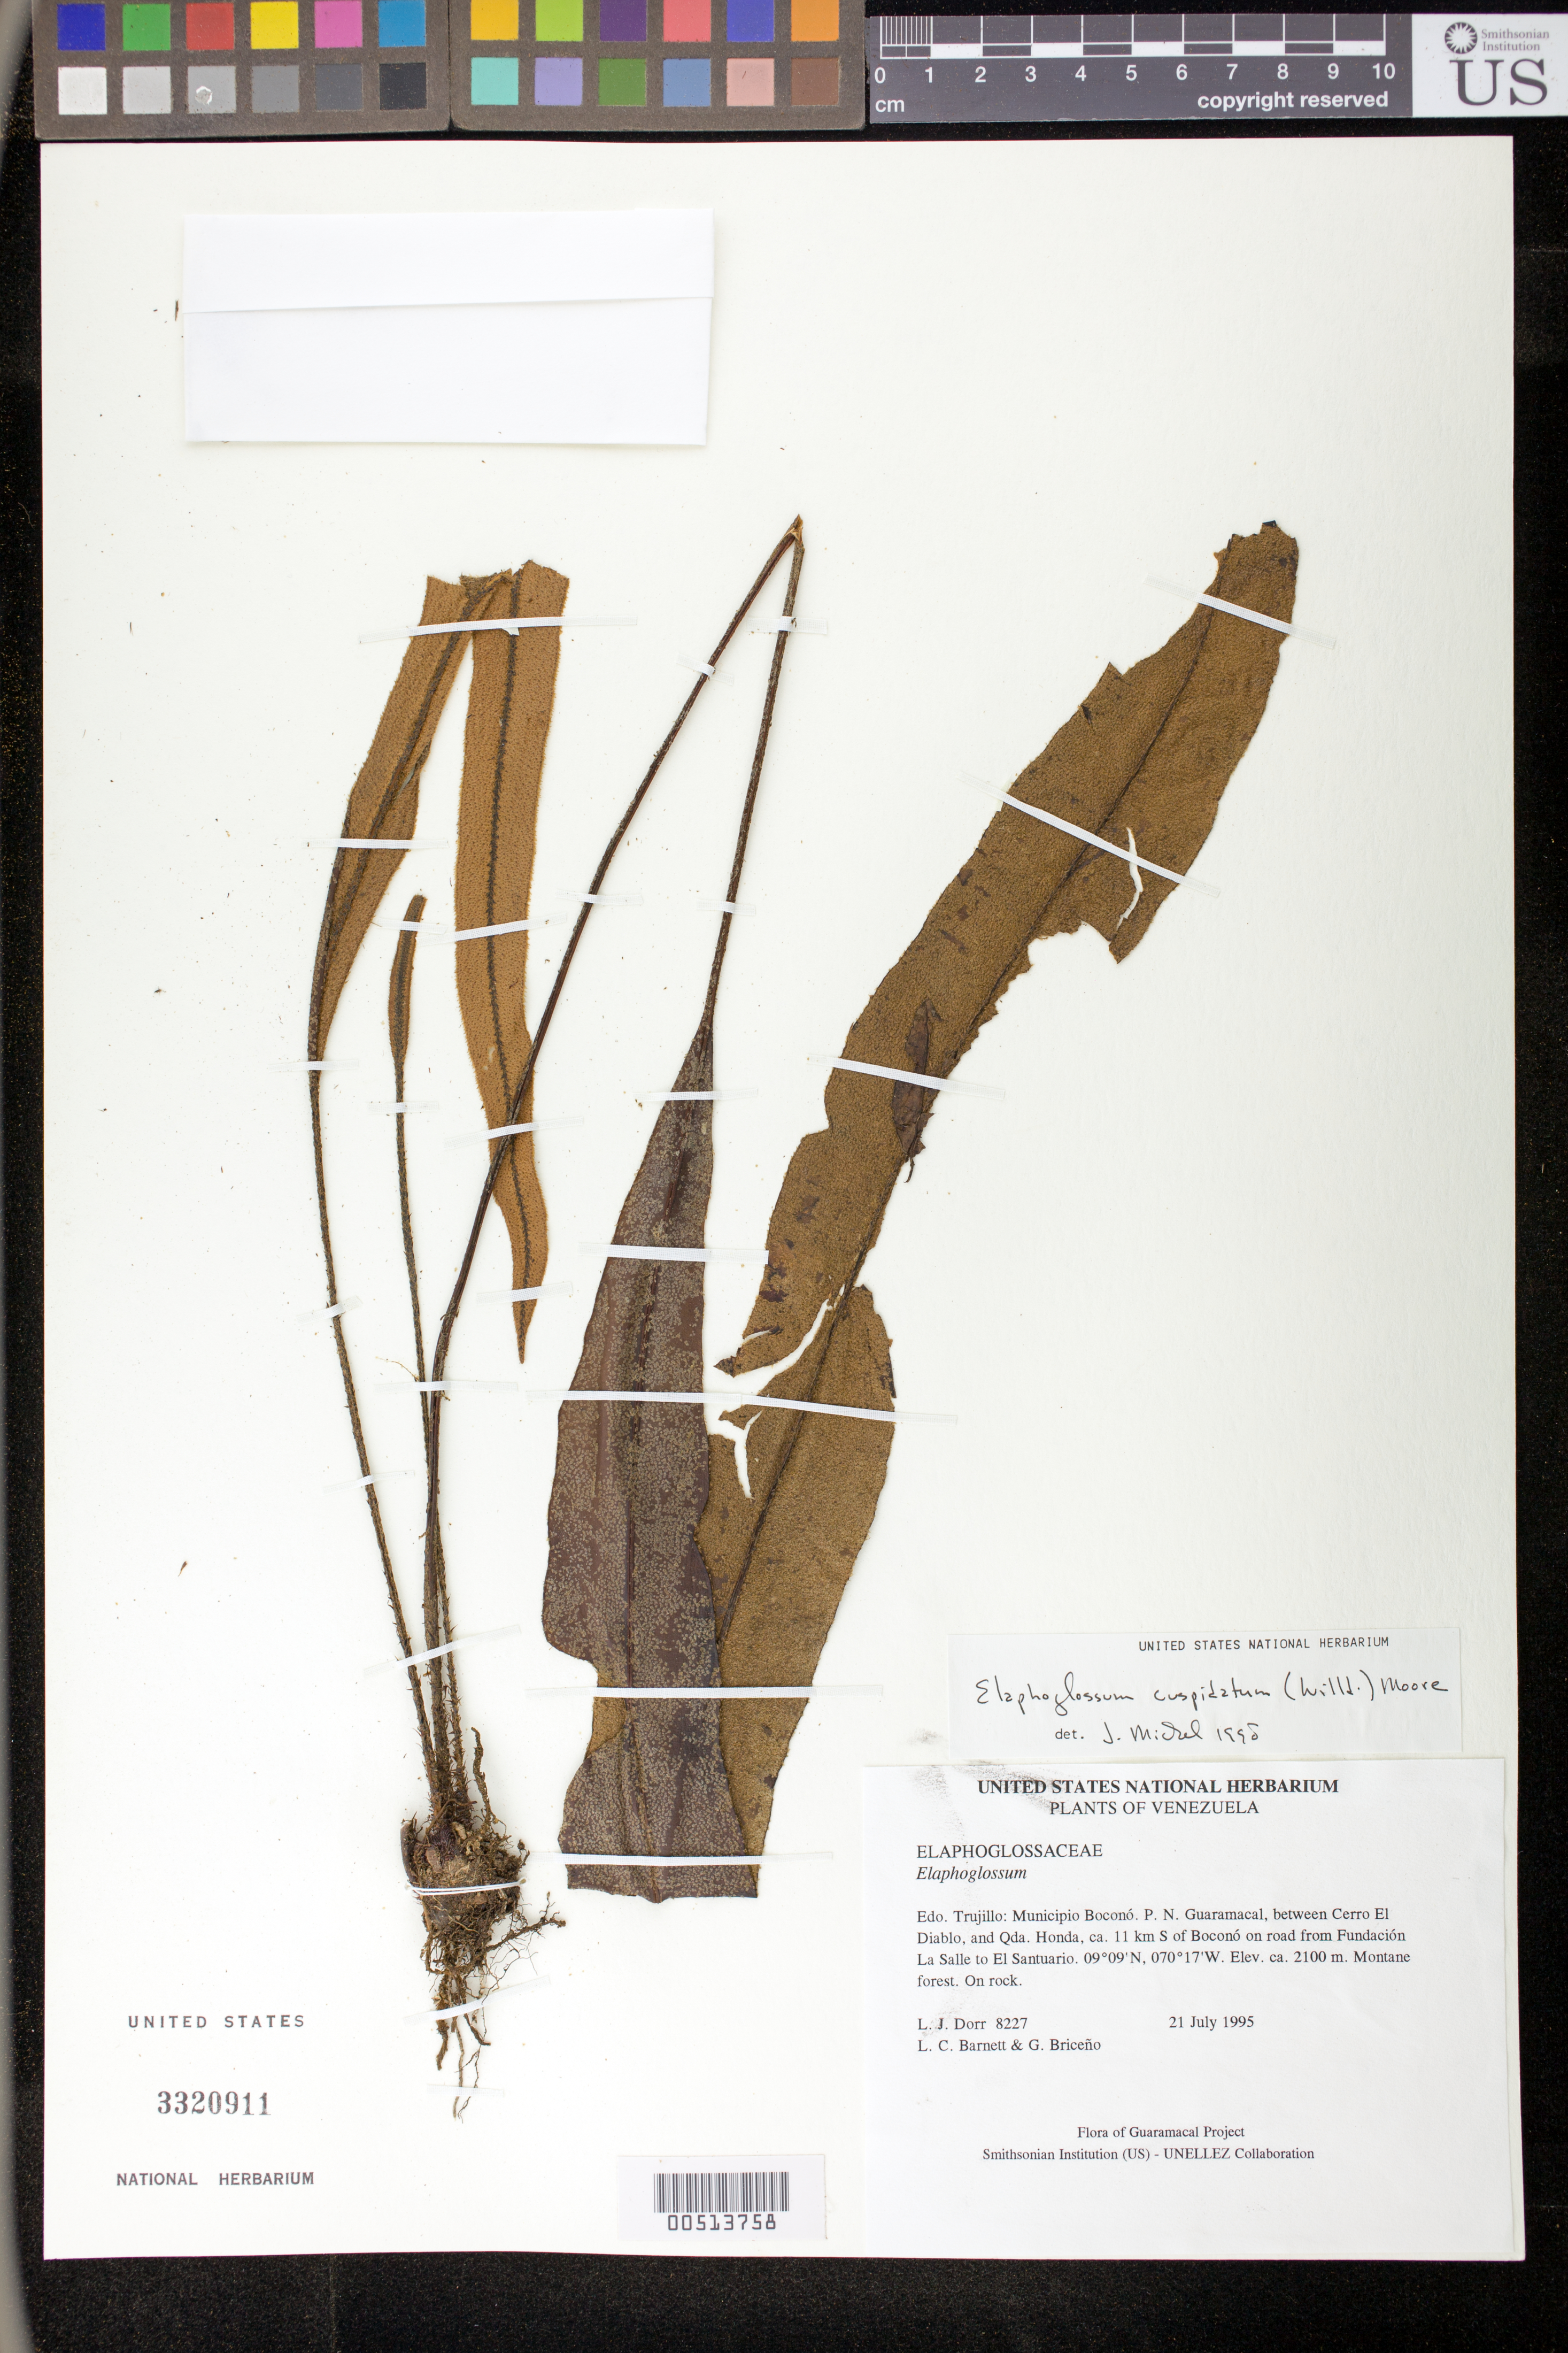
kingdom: Plantae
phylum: Tracheophyta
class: Polypodiopsida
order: Polypodiales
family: Dryopteridaceae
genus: Elaphoglossum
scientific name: Elaphoglossum cuspidatum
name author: (Willd.) T. Moore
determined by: Mickel, J. T., (NY), New York Botanical Garden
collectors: L. J. Dorr, L. C. Barnett & G. Briceño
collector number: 8227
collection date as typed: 21 Jul 1995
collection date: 1995-07-21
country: Venezuela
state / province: Trujillo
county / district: Boconó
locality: Parque Nacional Guaramacal, between Cerro El Diablo, and Qda. Honda, ca. 11 km S of Boconó on road from Fundación La Salle to El Santuario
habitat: Montane forest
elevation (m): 2100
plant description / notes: NY, PORT, US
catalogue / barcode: US 3320911